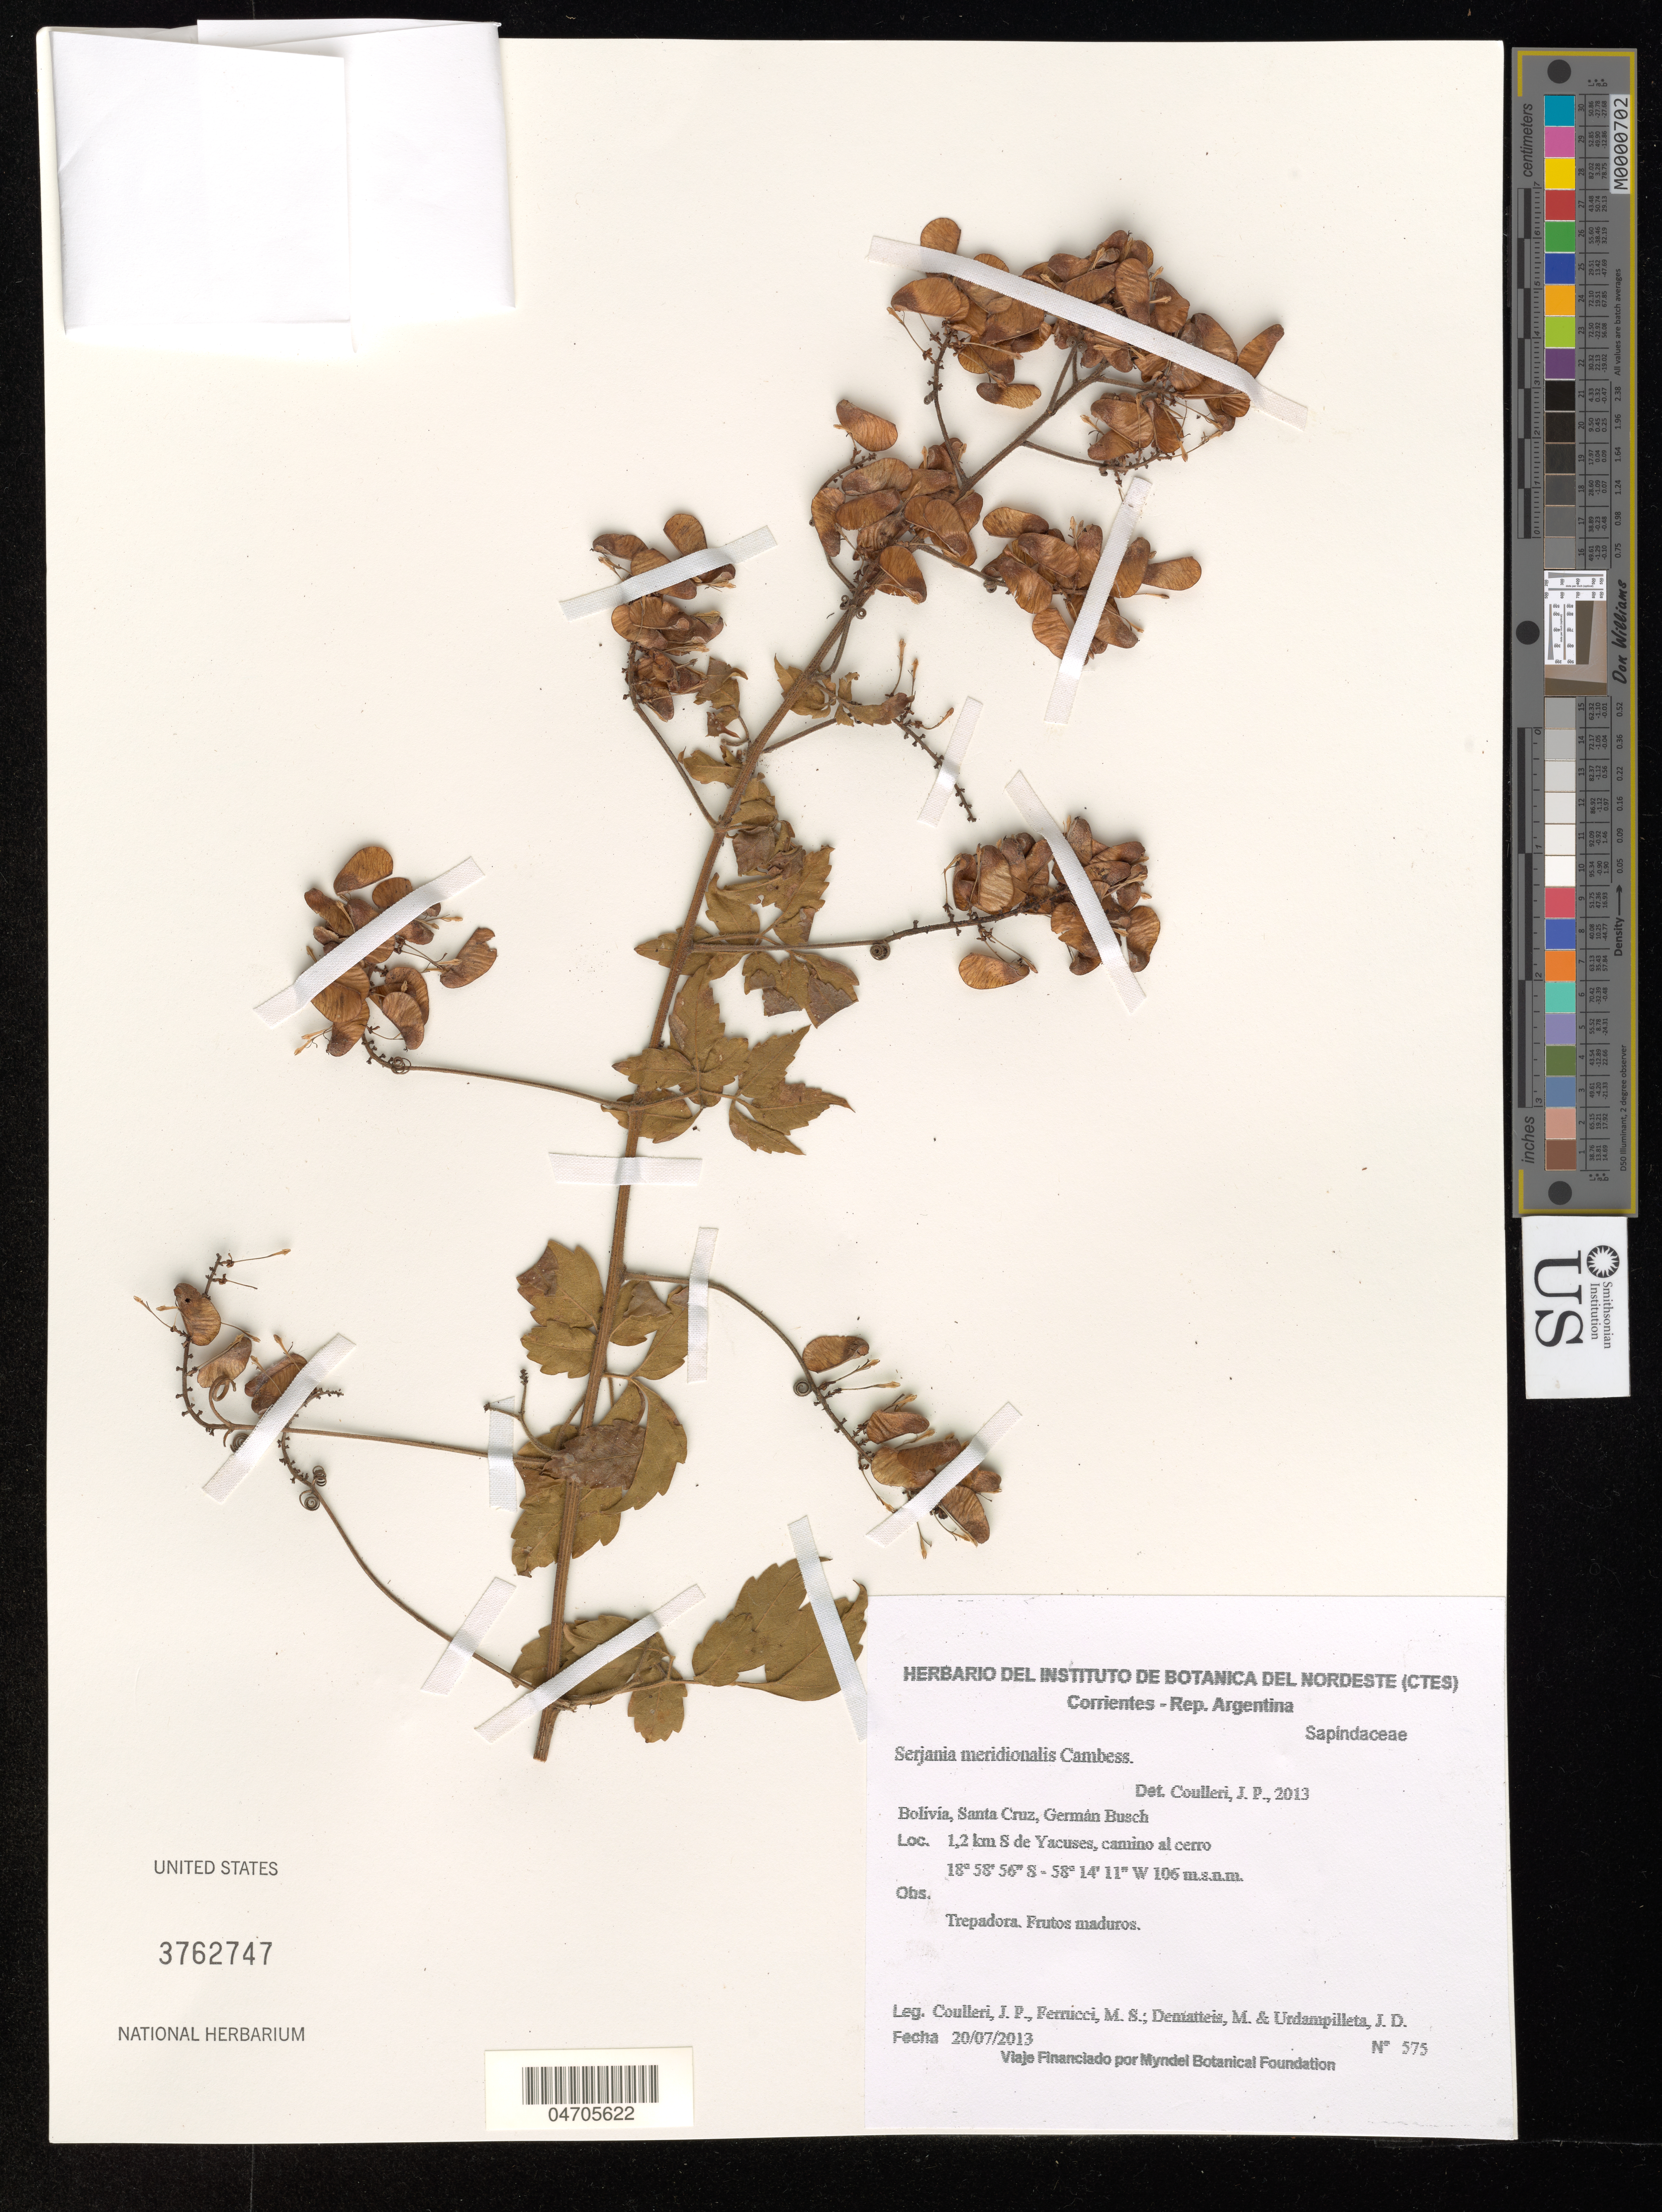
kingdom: Plantae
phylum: Tracheophyta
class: Magnoliopsida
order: Sapindales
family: Sapindaceae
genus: Serjania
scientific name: Serjania meridionalis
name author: Cambess.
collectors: J. Coulleri, M. S. Ferrucci, M. Dematteis & J. Urdampilleta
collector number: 575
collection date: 2013-07-20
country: Bolivia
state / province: Santa Cruz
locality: Germán Busch. 1,2 km S de Yacuses, camino al cerro.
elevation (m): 106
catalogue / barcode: US 3762747